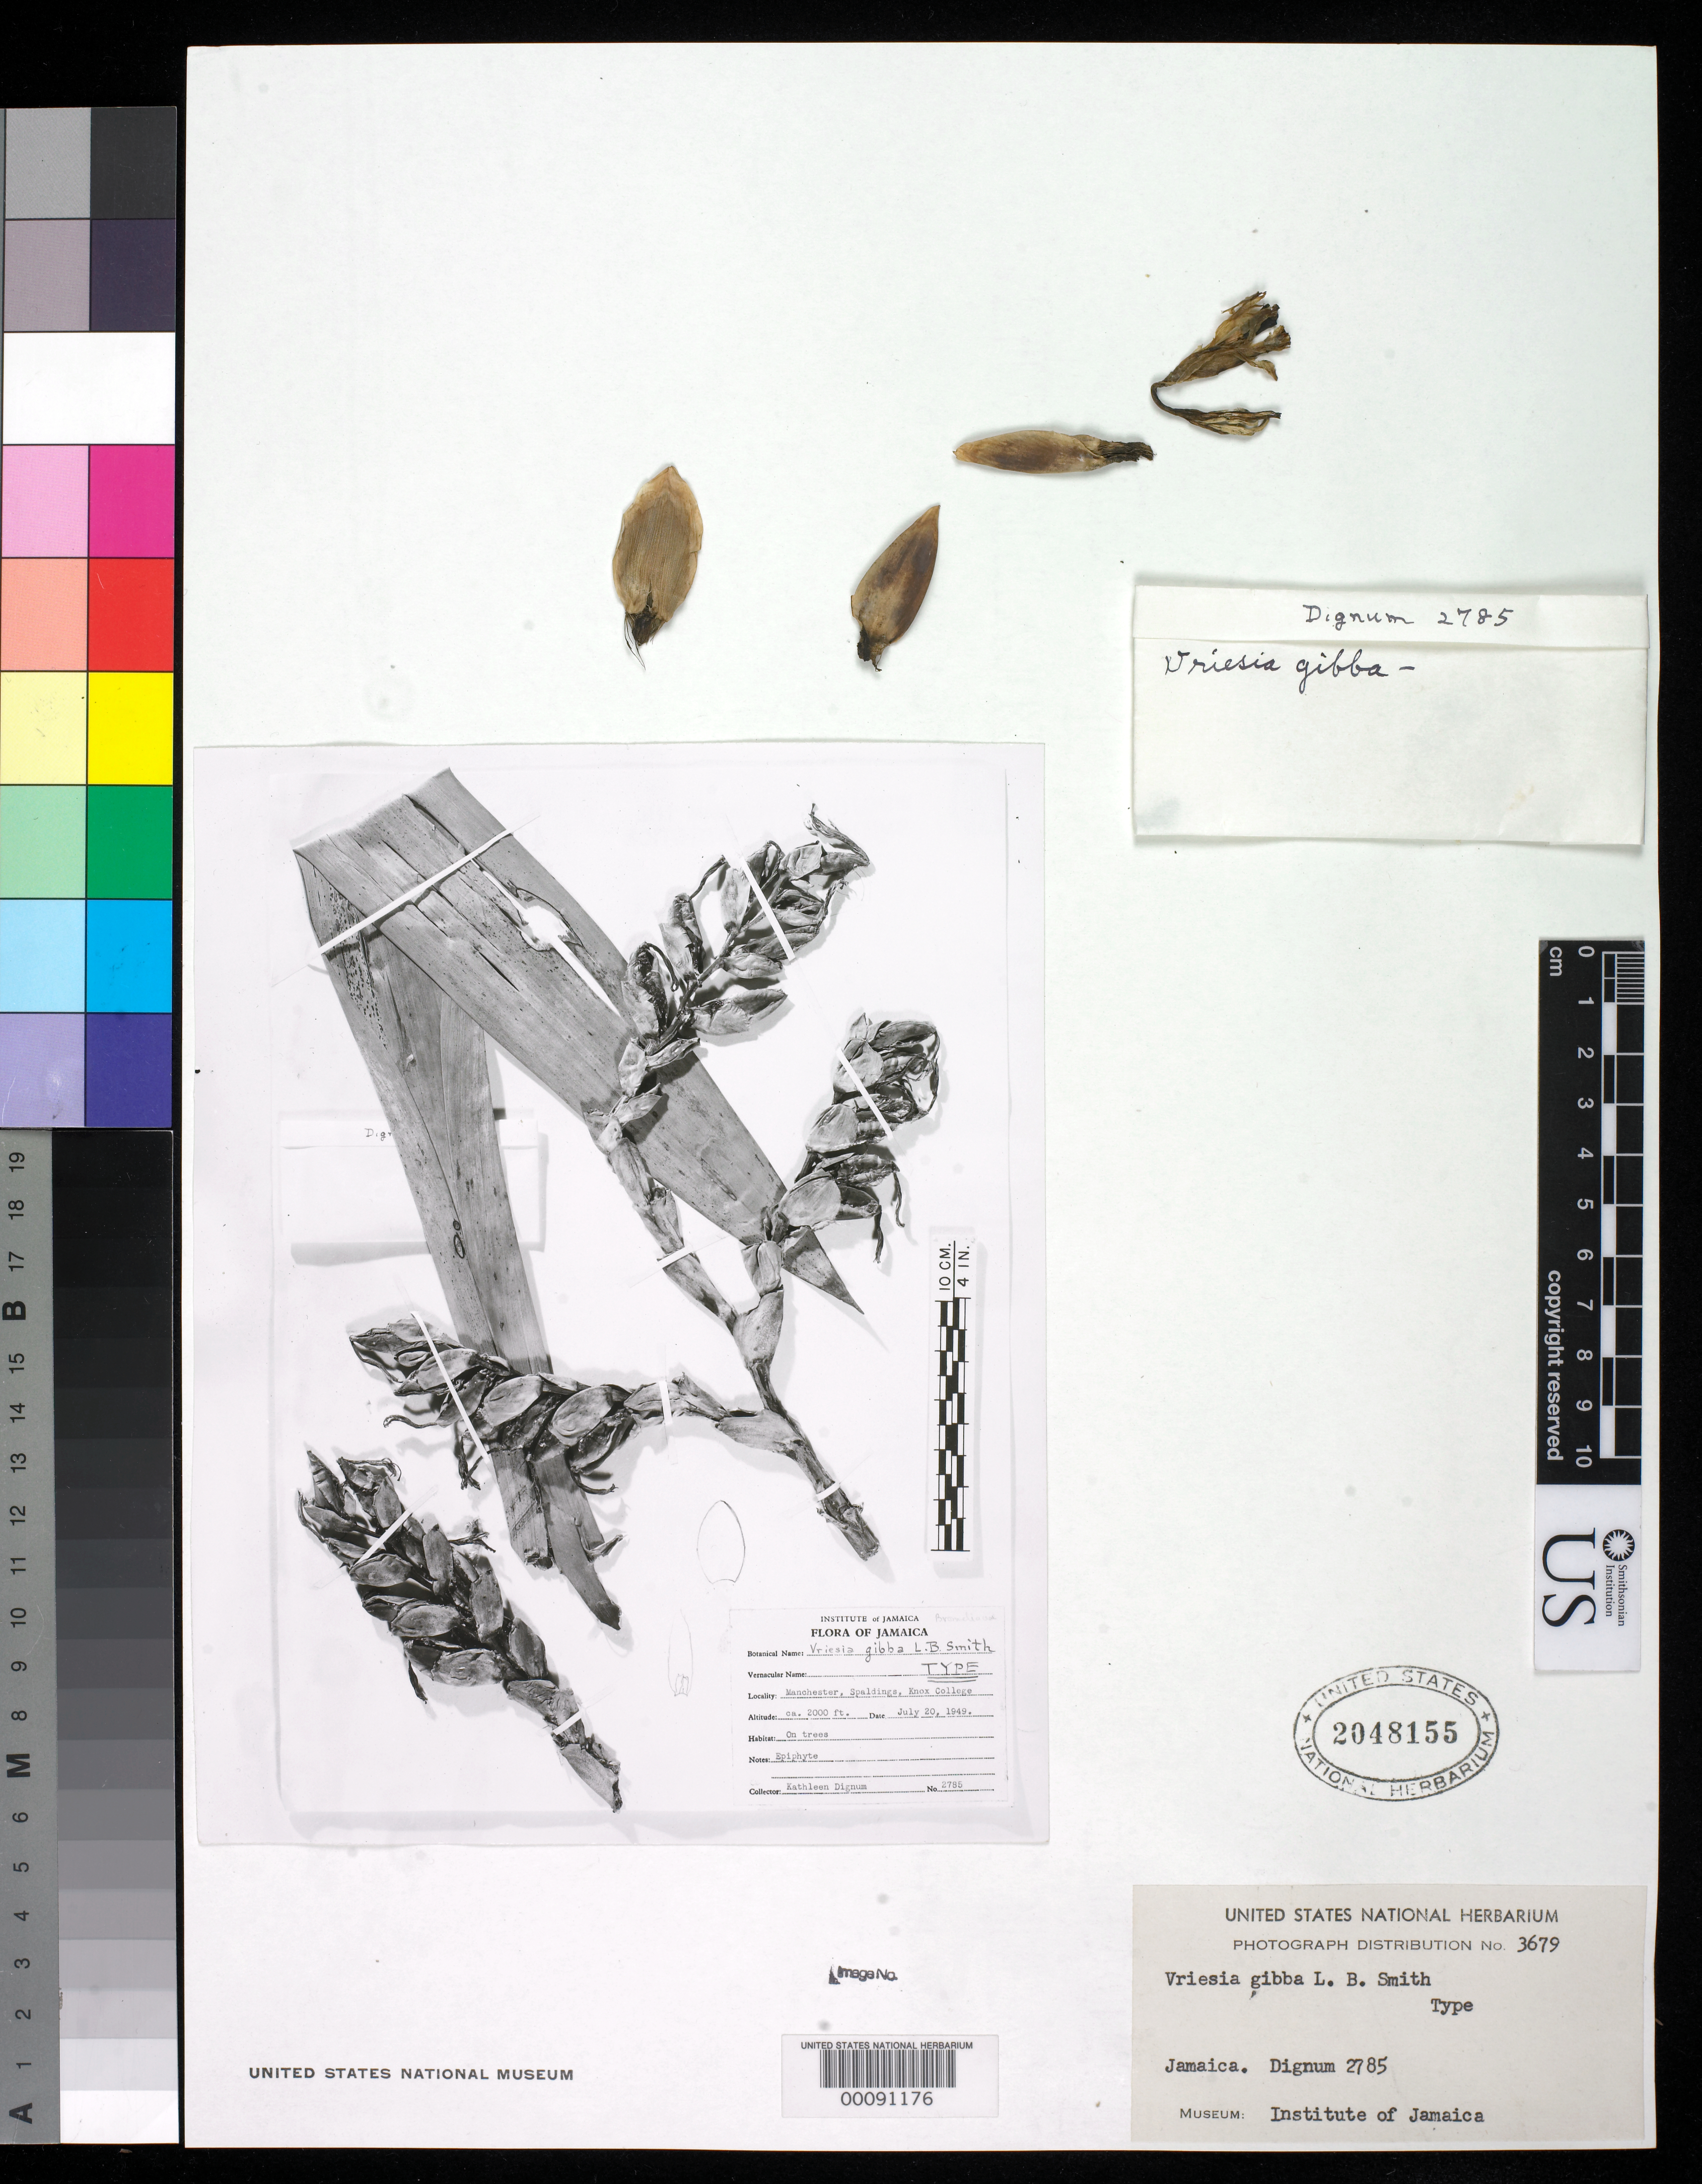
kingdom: Plantae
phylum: Tracheophyta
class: Liliopsida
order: Poales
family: Bromeliaceae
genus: Vriesea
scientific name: Vriesea gibba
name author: L.B. Sm.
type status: Isotype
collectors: K. Dignum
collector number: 2785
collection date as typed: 20 Jul 1949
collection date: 1949-07-20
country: Jamaica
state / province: Manchester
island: Greater Antilles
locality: Spaldings, Knox College.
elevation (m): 600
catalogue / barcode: US 2048155